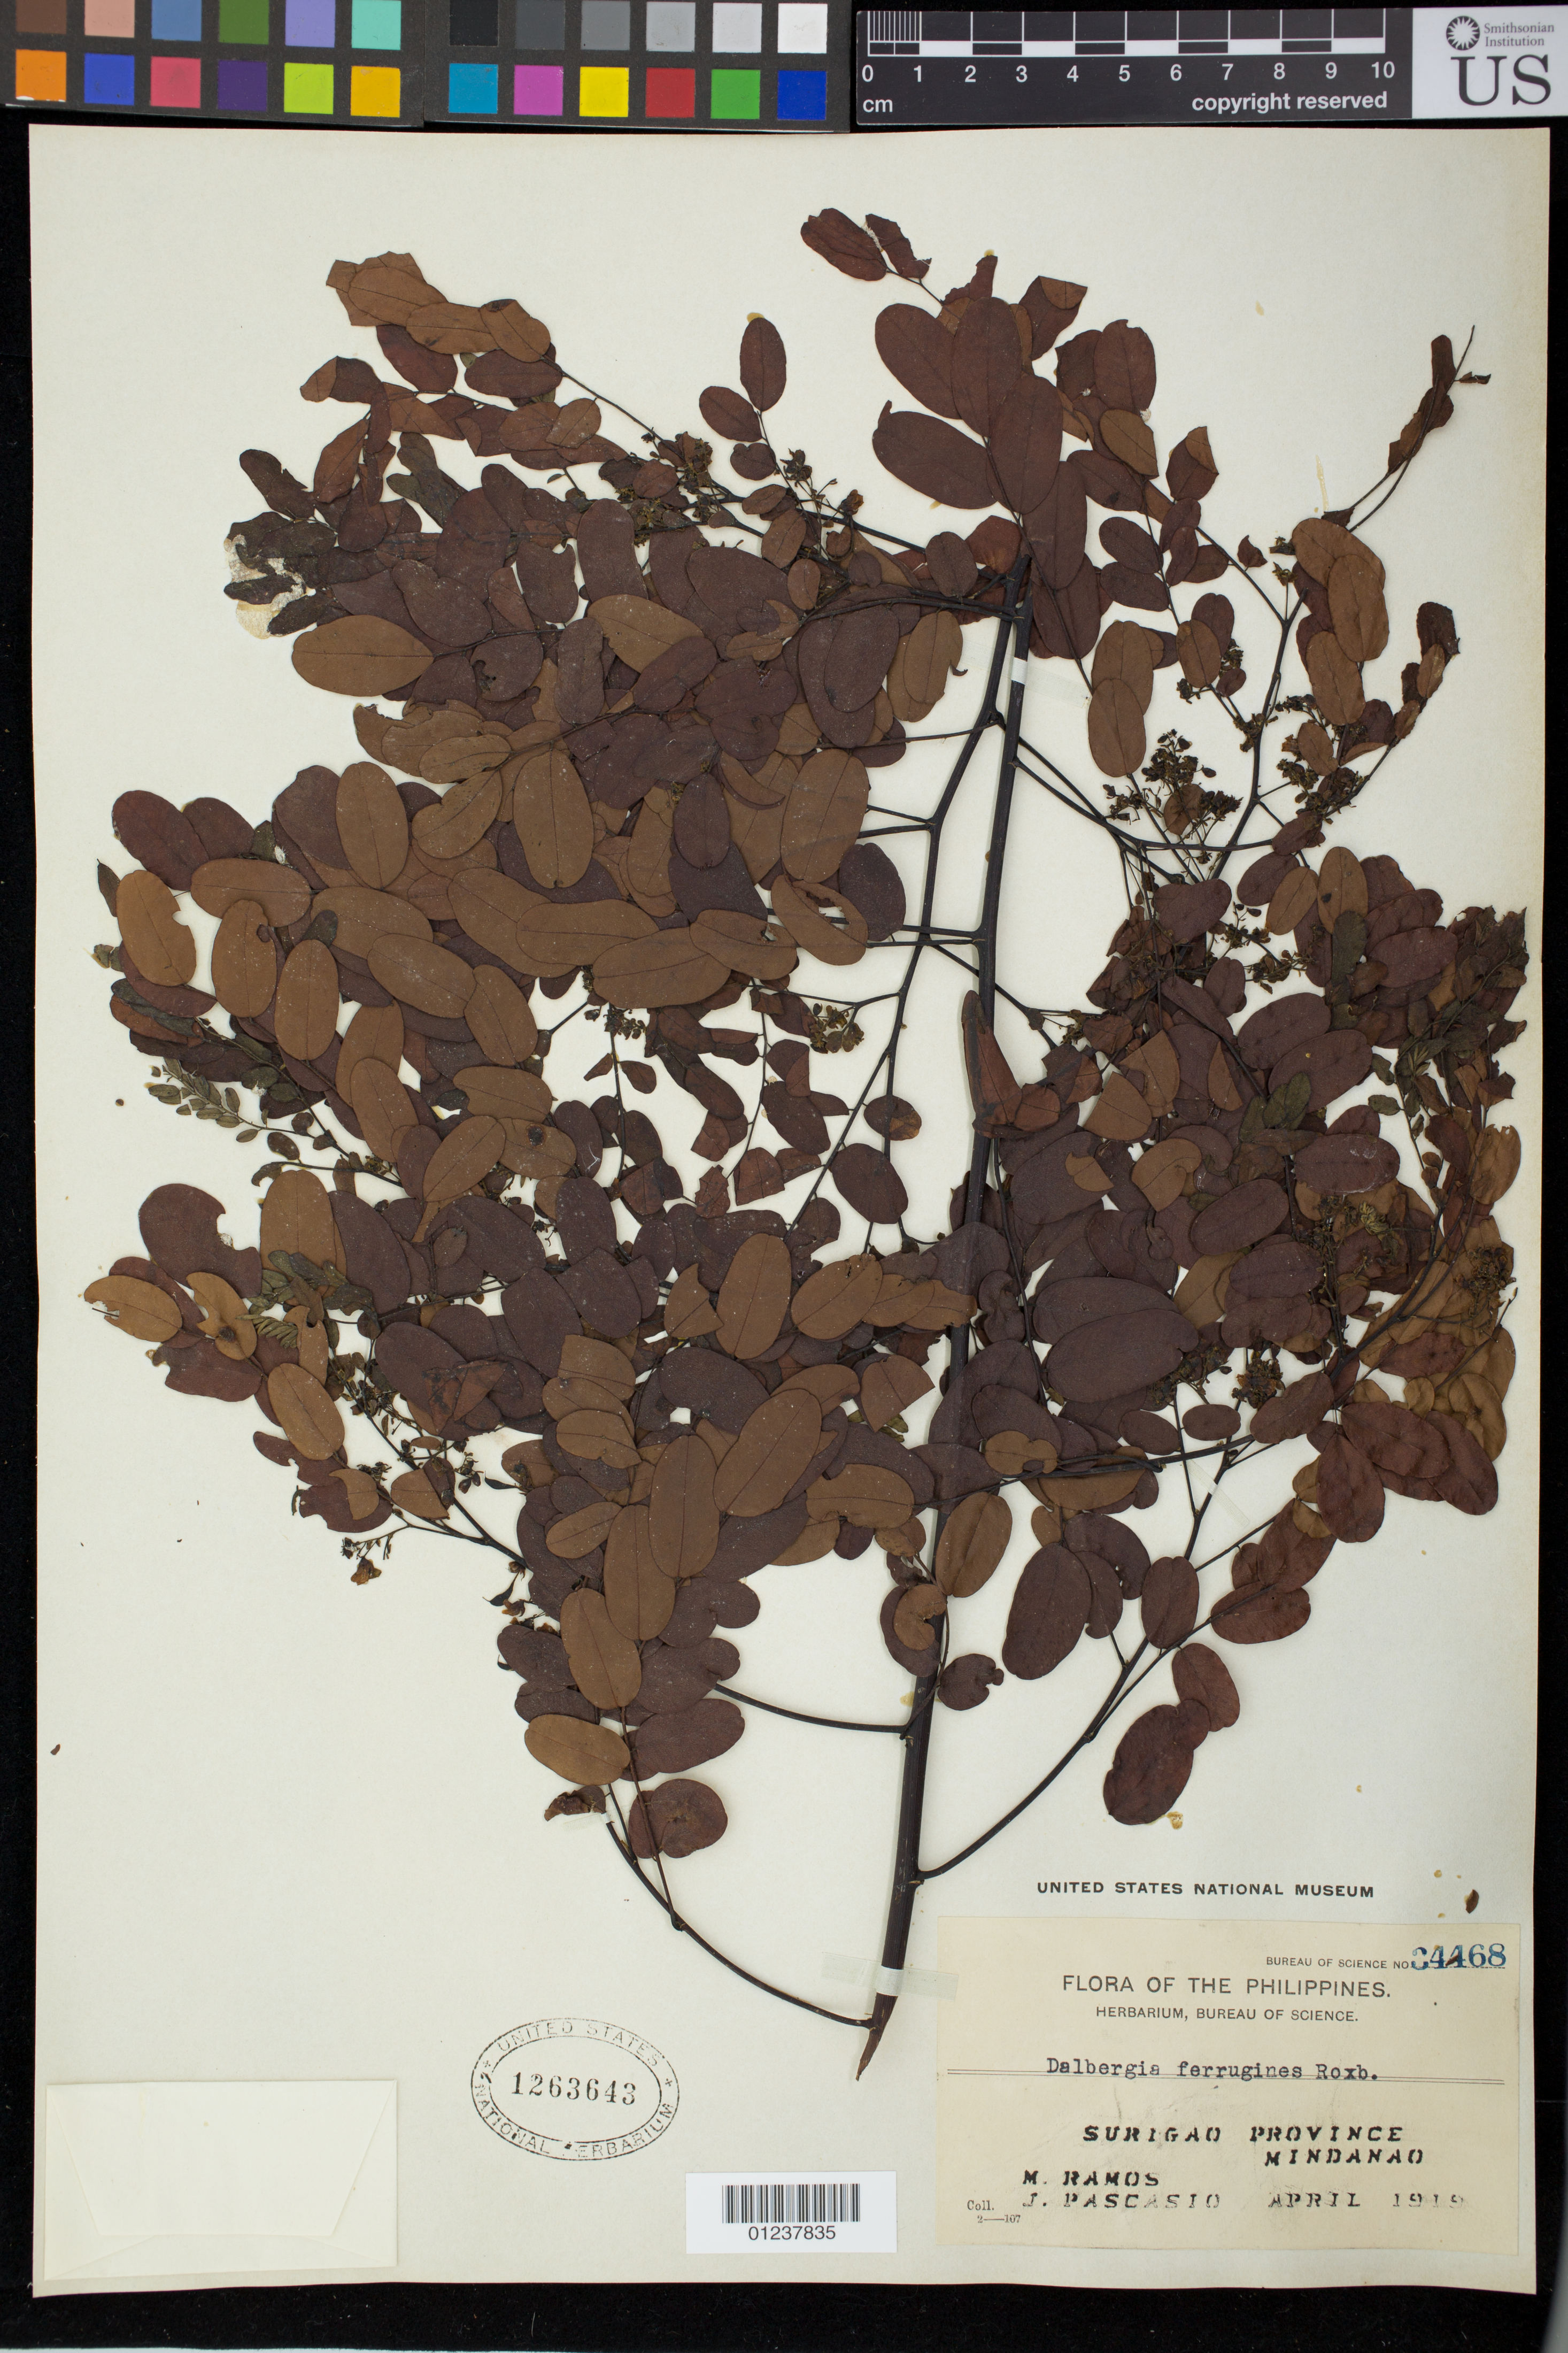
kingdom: Plantae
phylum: Tracheophyta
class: Magnoliopsida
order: Fabales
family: Fabaceae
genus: Dalbergia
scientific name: Dalbergia ferruginea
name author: Roxb.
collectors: M. Ramos & J. Pascasio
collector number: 34468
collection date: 1919-04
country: Philippines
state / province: Caraga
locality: Island of Mindanao. Surigao Province.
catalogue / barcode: US 1263643